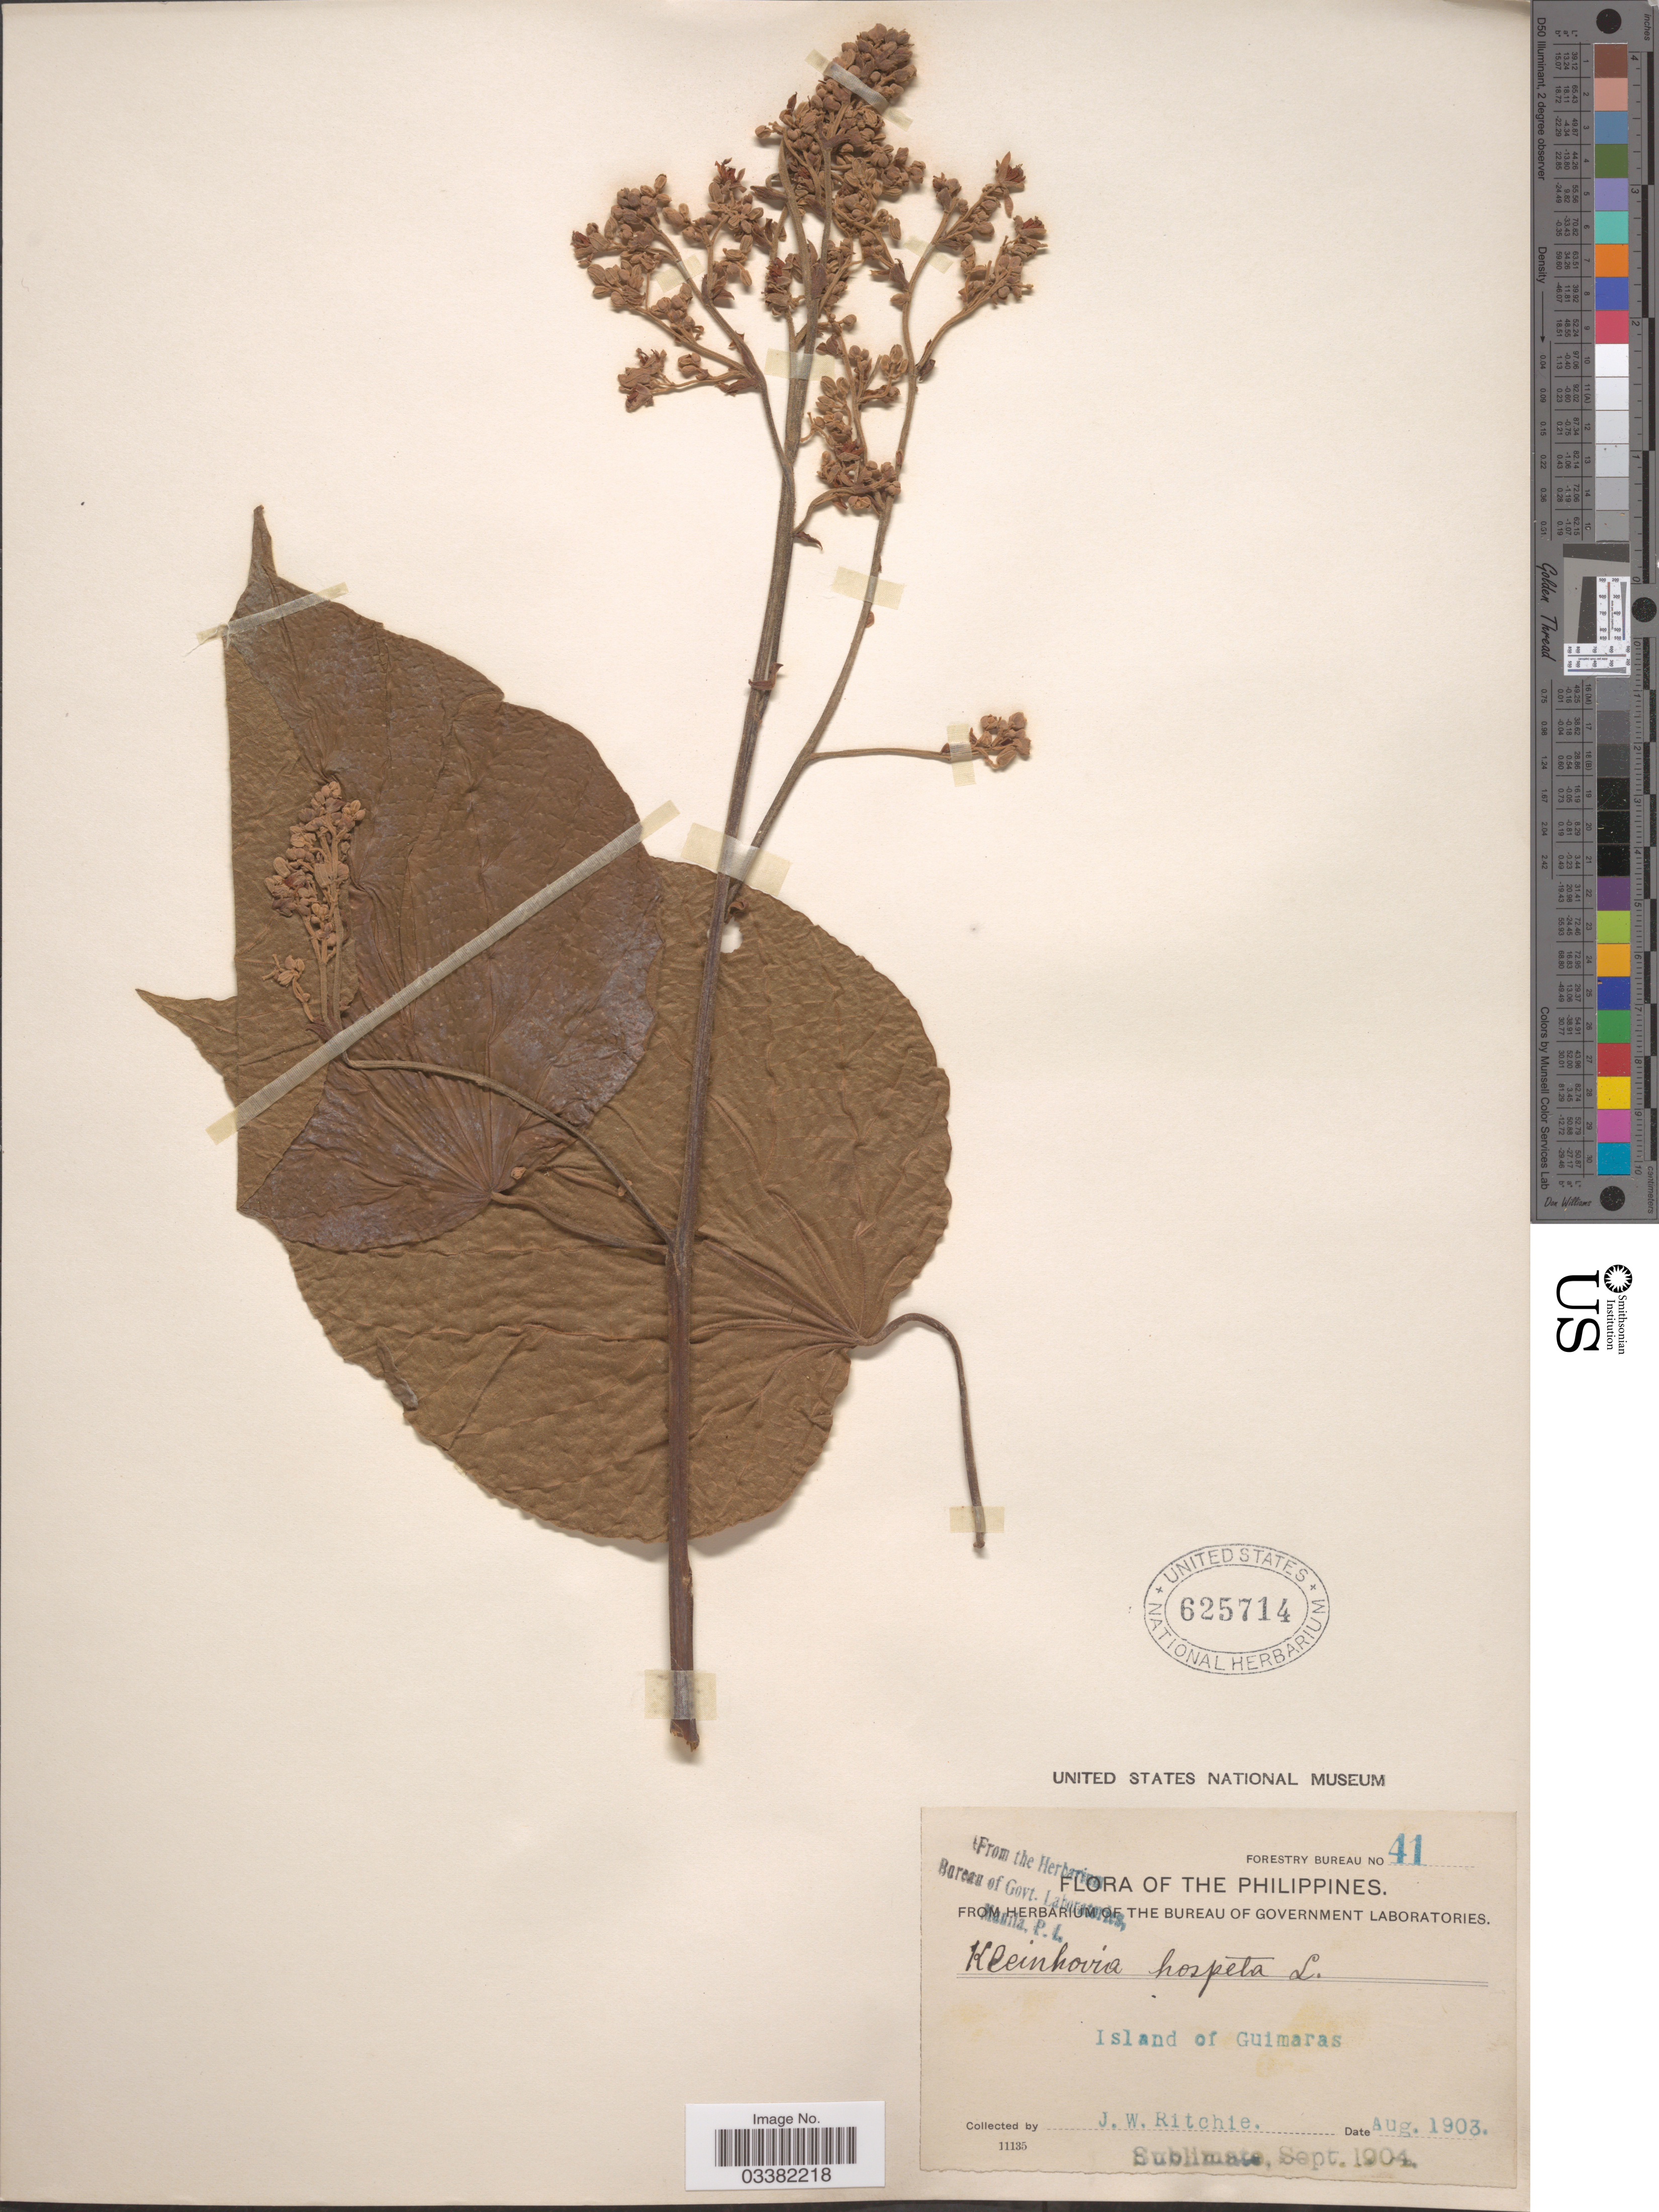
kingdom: Plantae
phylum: Tracheophyta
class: Magnoliopsida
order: Malvales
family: Malvaceae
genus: Kleinhovia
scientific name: Kleinhovia hospita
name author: L.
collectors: J. Ritchie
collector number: Forestry Bureau 41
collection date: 1903-08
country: Philippines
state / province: Western Visayas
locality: Island of Guimaras.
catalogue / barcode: US 625714